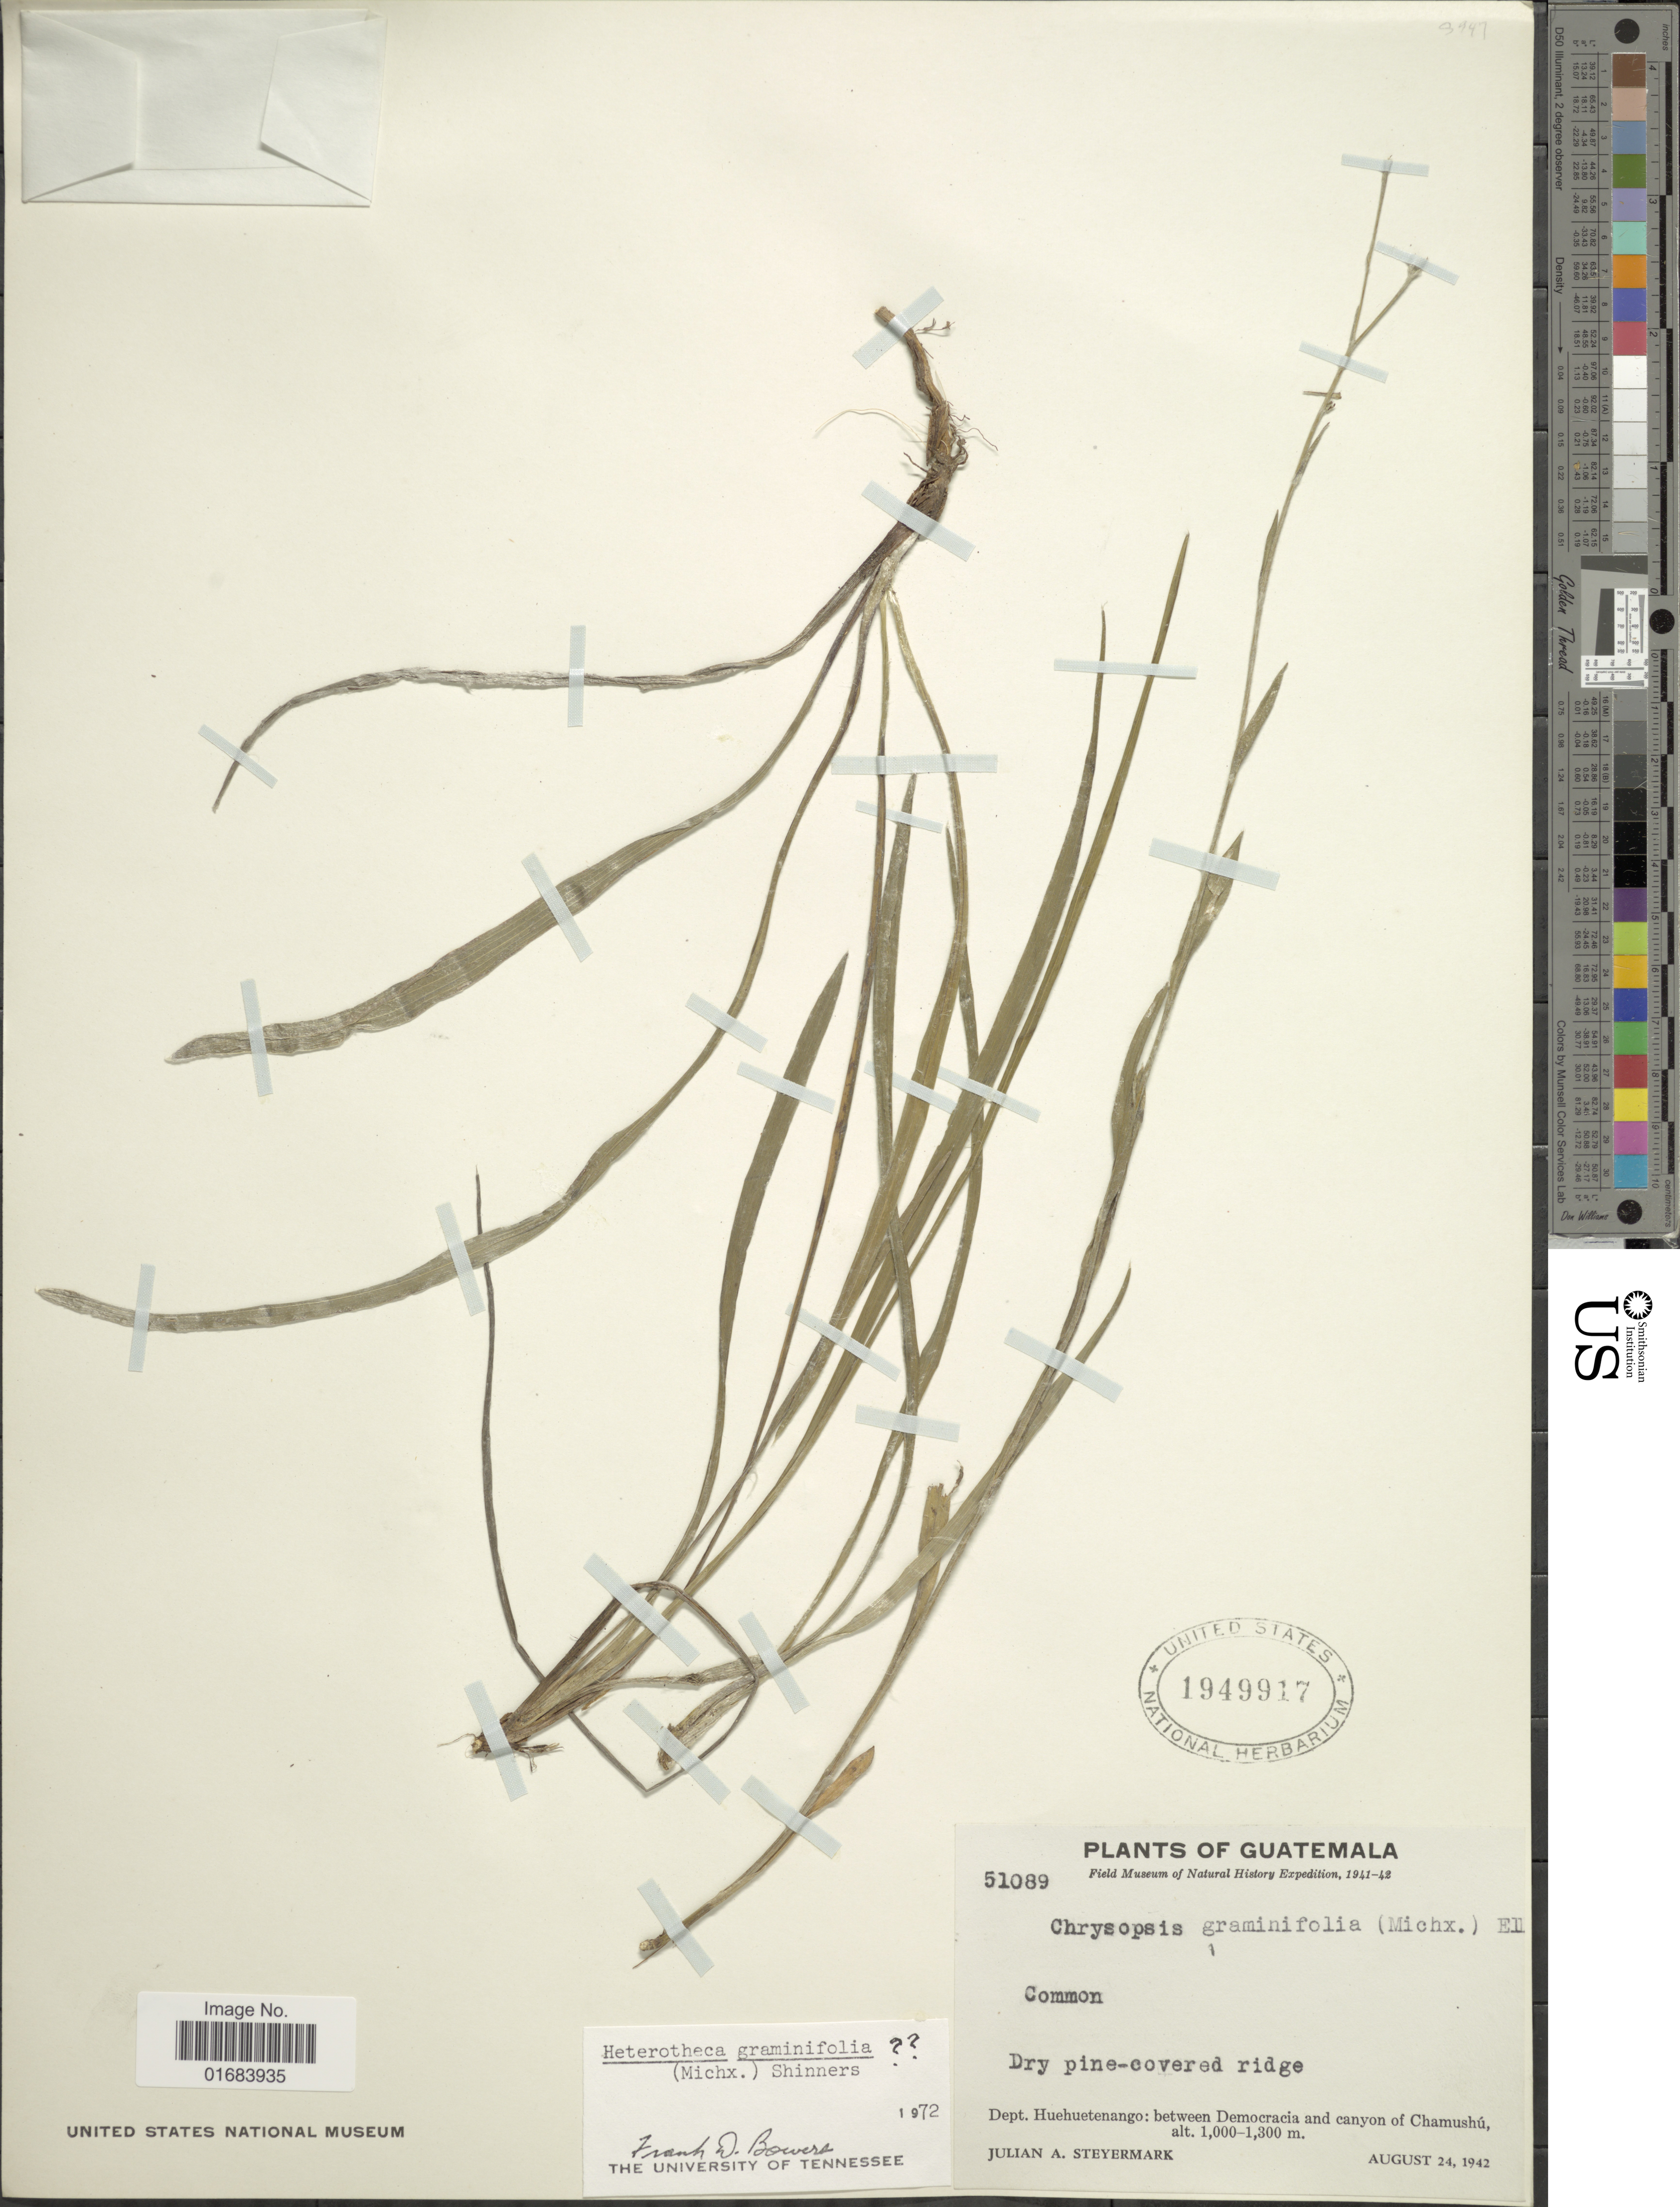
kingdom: Plantae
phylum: Tracheophyta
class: Magnoliopsida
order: Asterales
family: Asteraceae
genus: Pityopsis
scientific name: Pityopsis graminifolia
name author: (Michx.) Nutt.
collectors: J. Steyermark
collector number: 51089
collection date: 1942-08-24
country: Guatemala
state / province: Huehuetenango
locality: Dept. Huehuetenango: between Democracia and canyon of Chamushú.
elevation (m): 1000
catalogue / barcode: US 1949917